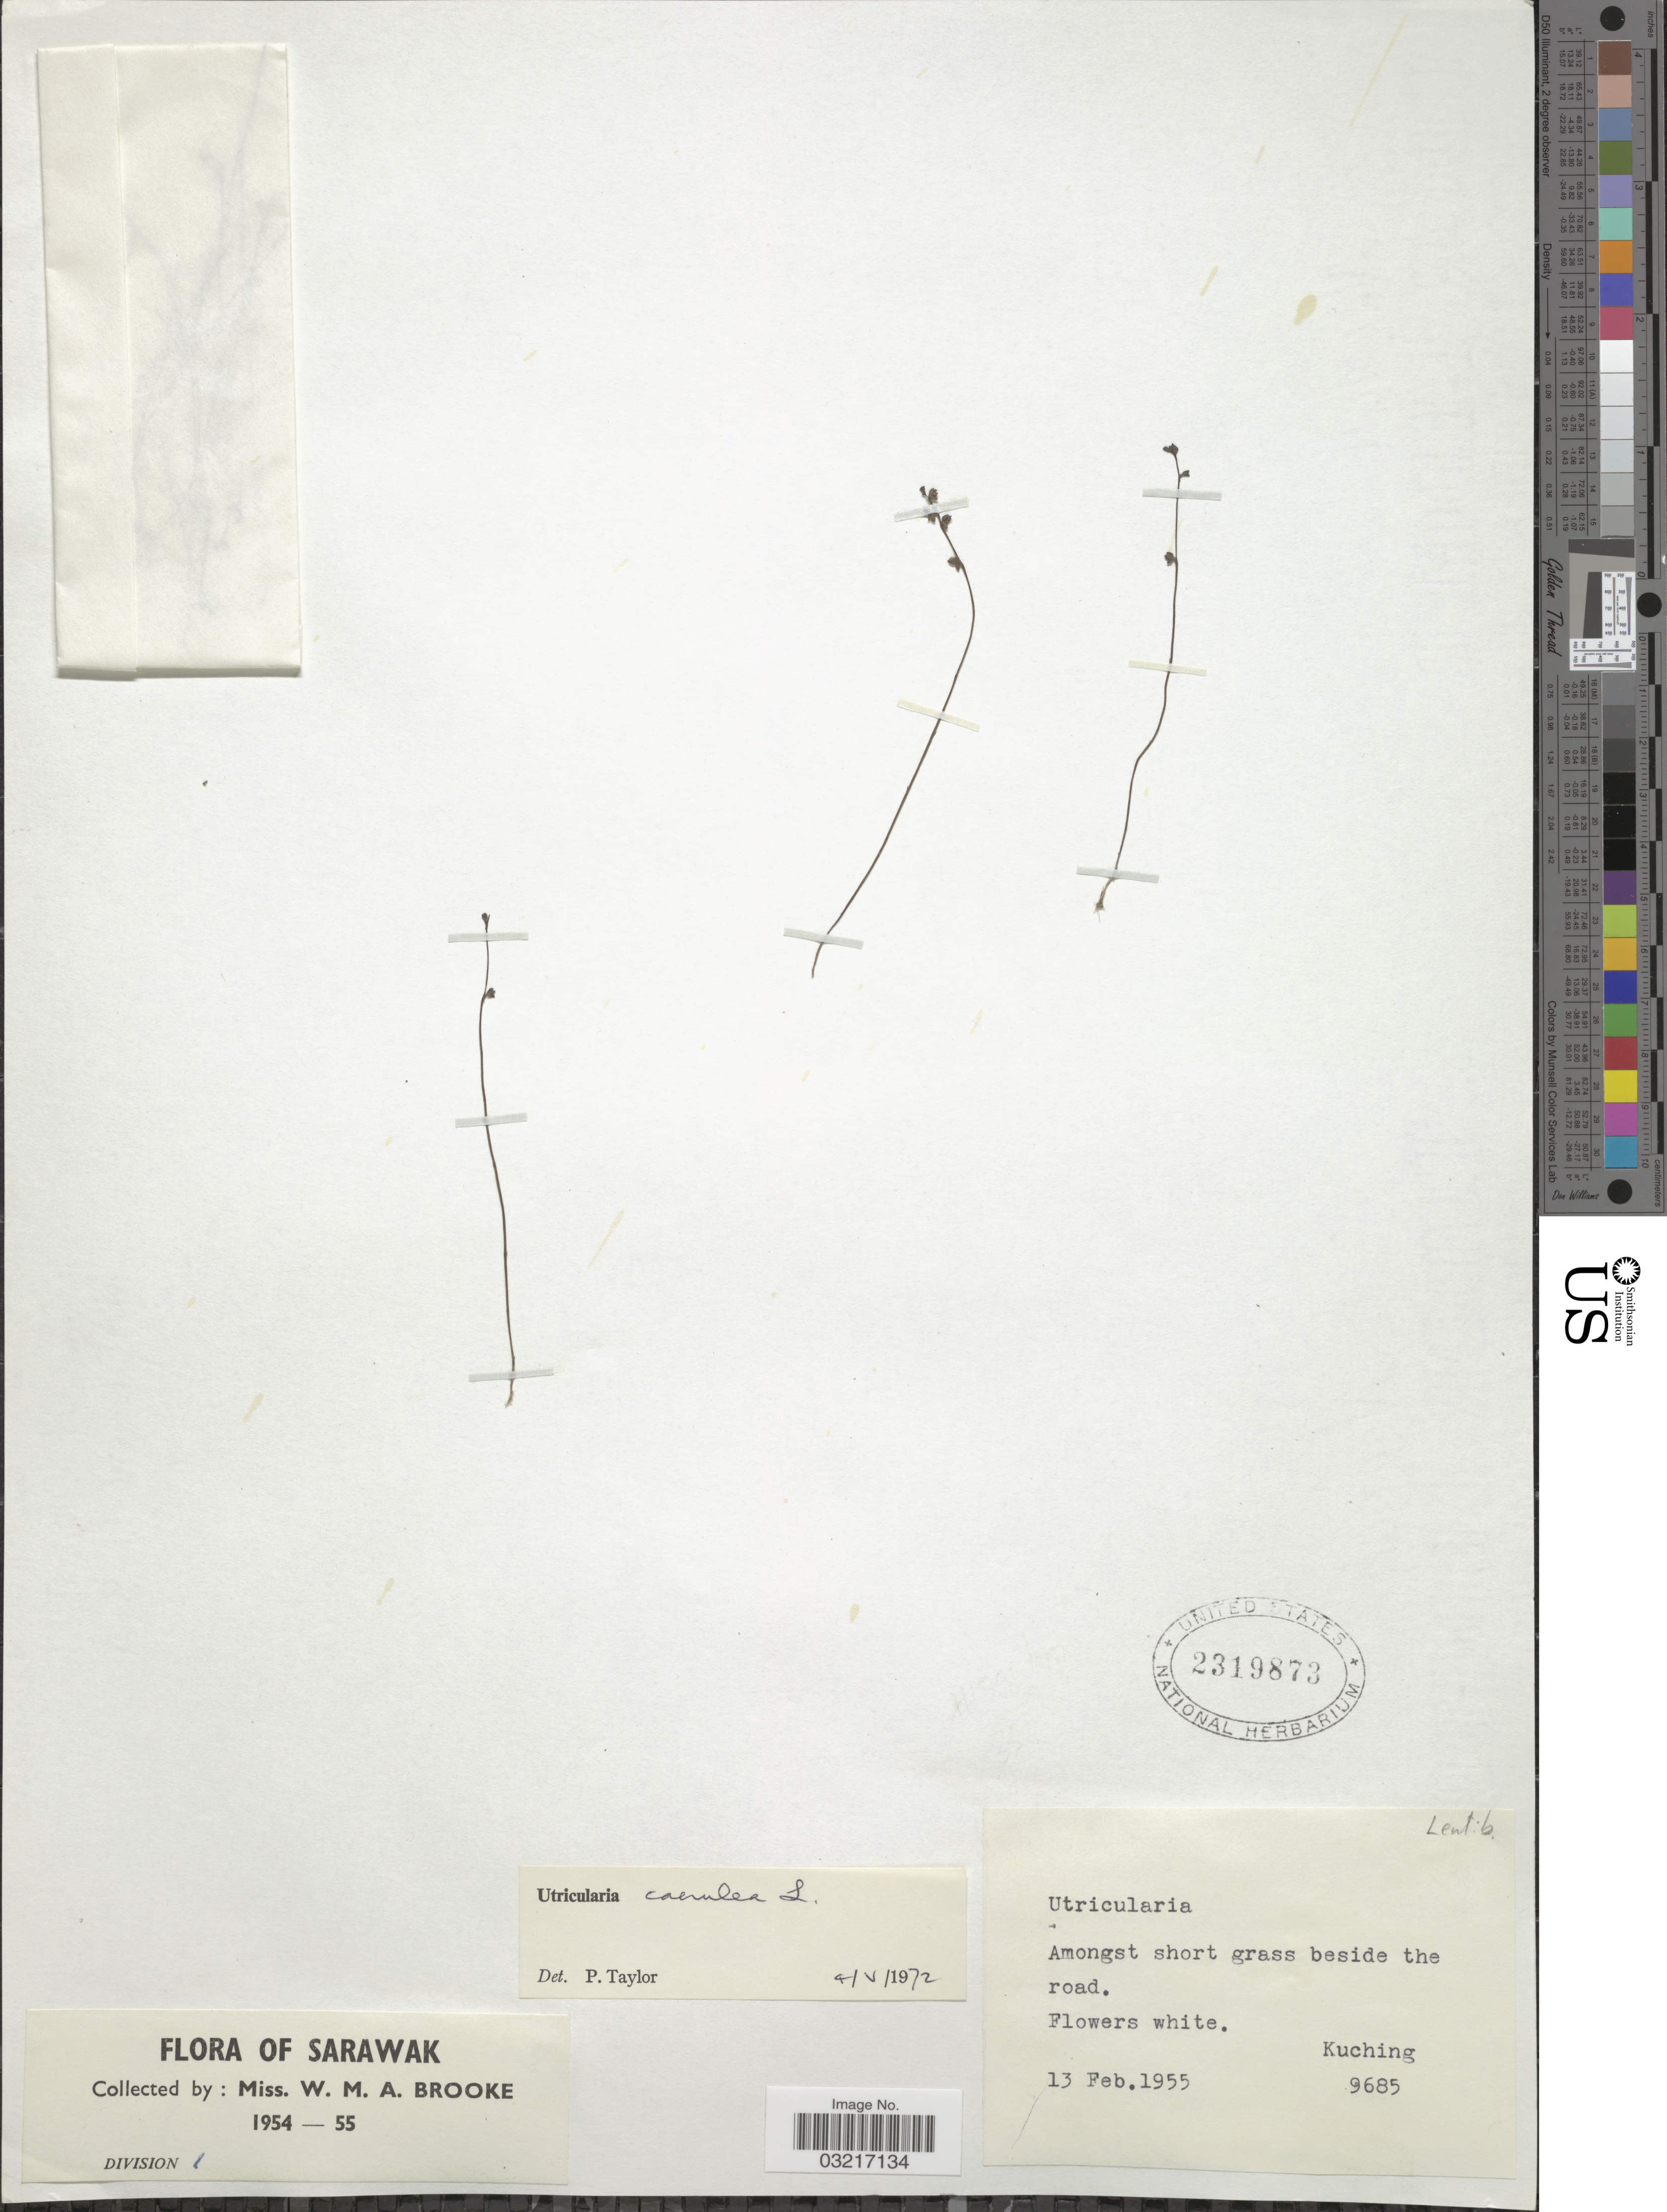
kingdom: Plantae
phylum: Tracheophyta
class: Magnoliopsida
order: Lamiales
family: Lentibulariaceae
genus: Utricularia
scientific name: Utricularia caerulea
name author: L.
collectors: W. Brooke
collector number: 9685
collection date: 1955-02-13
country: Malaysia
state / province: Sarawak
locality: Kuching.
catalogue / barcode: US 2319873